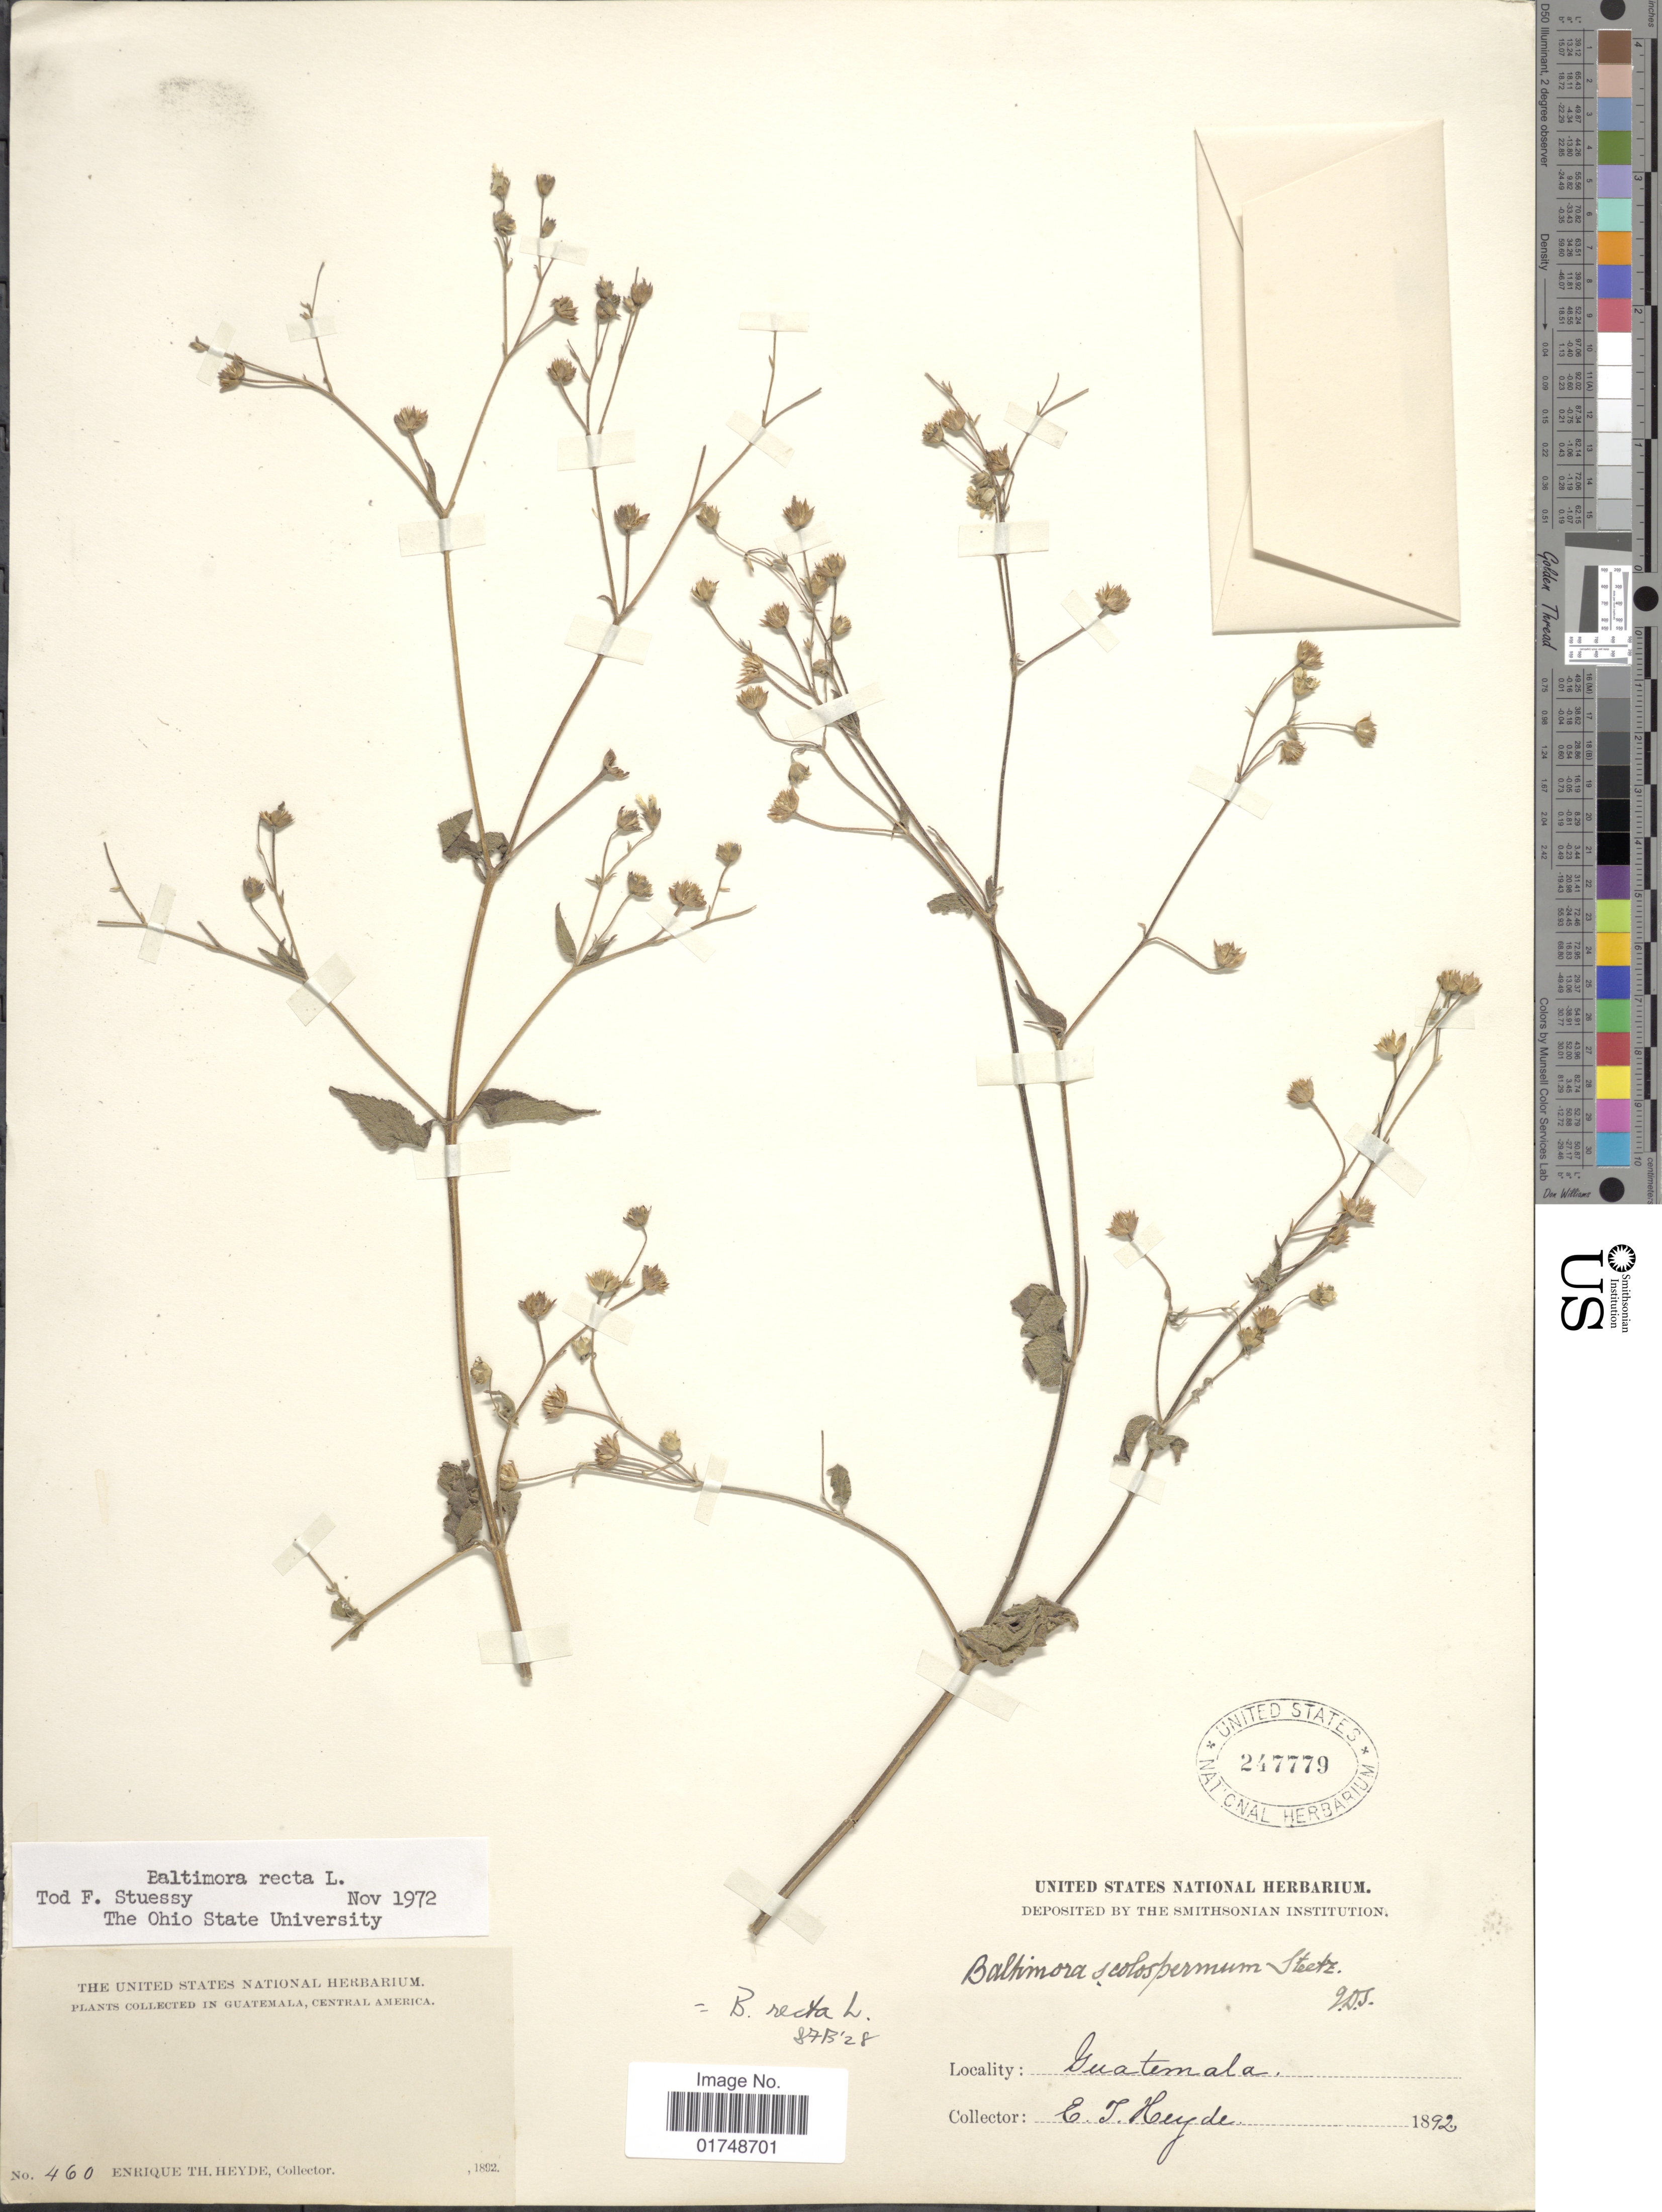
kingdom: Plantae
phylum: Tracheophyta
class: Magnoliopsida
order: Asterales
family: Asteraceae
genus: Baltimora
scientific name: Baltimora recta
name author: L.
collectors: E. T. Heyde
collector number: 460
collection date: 1892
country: Guatemala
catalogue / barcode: US 247779